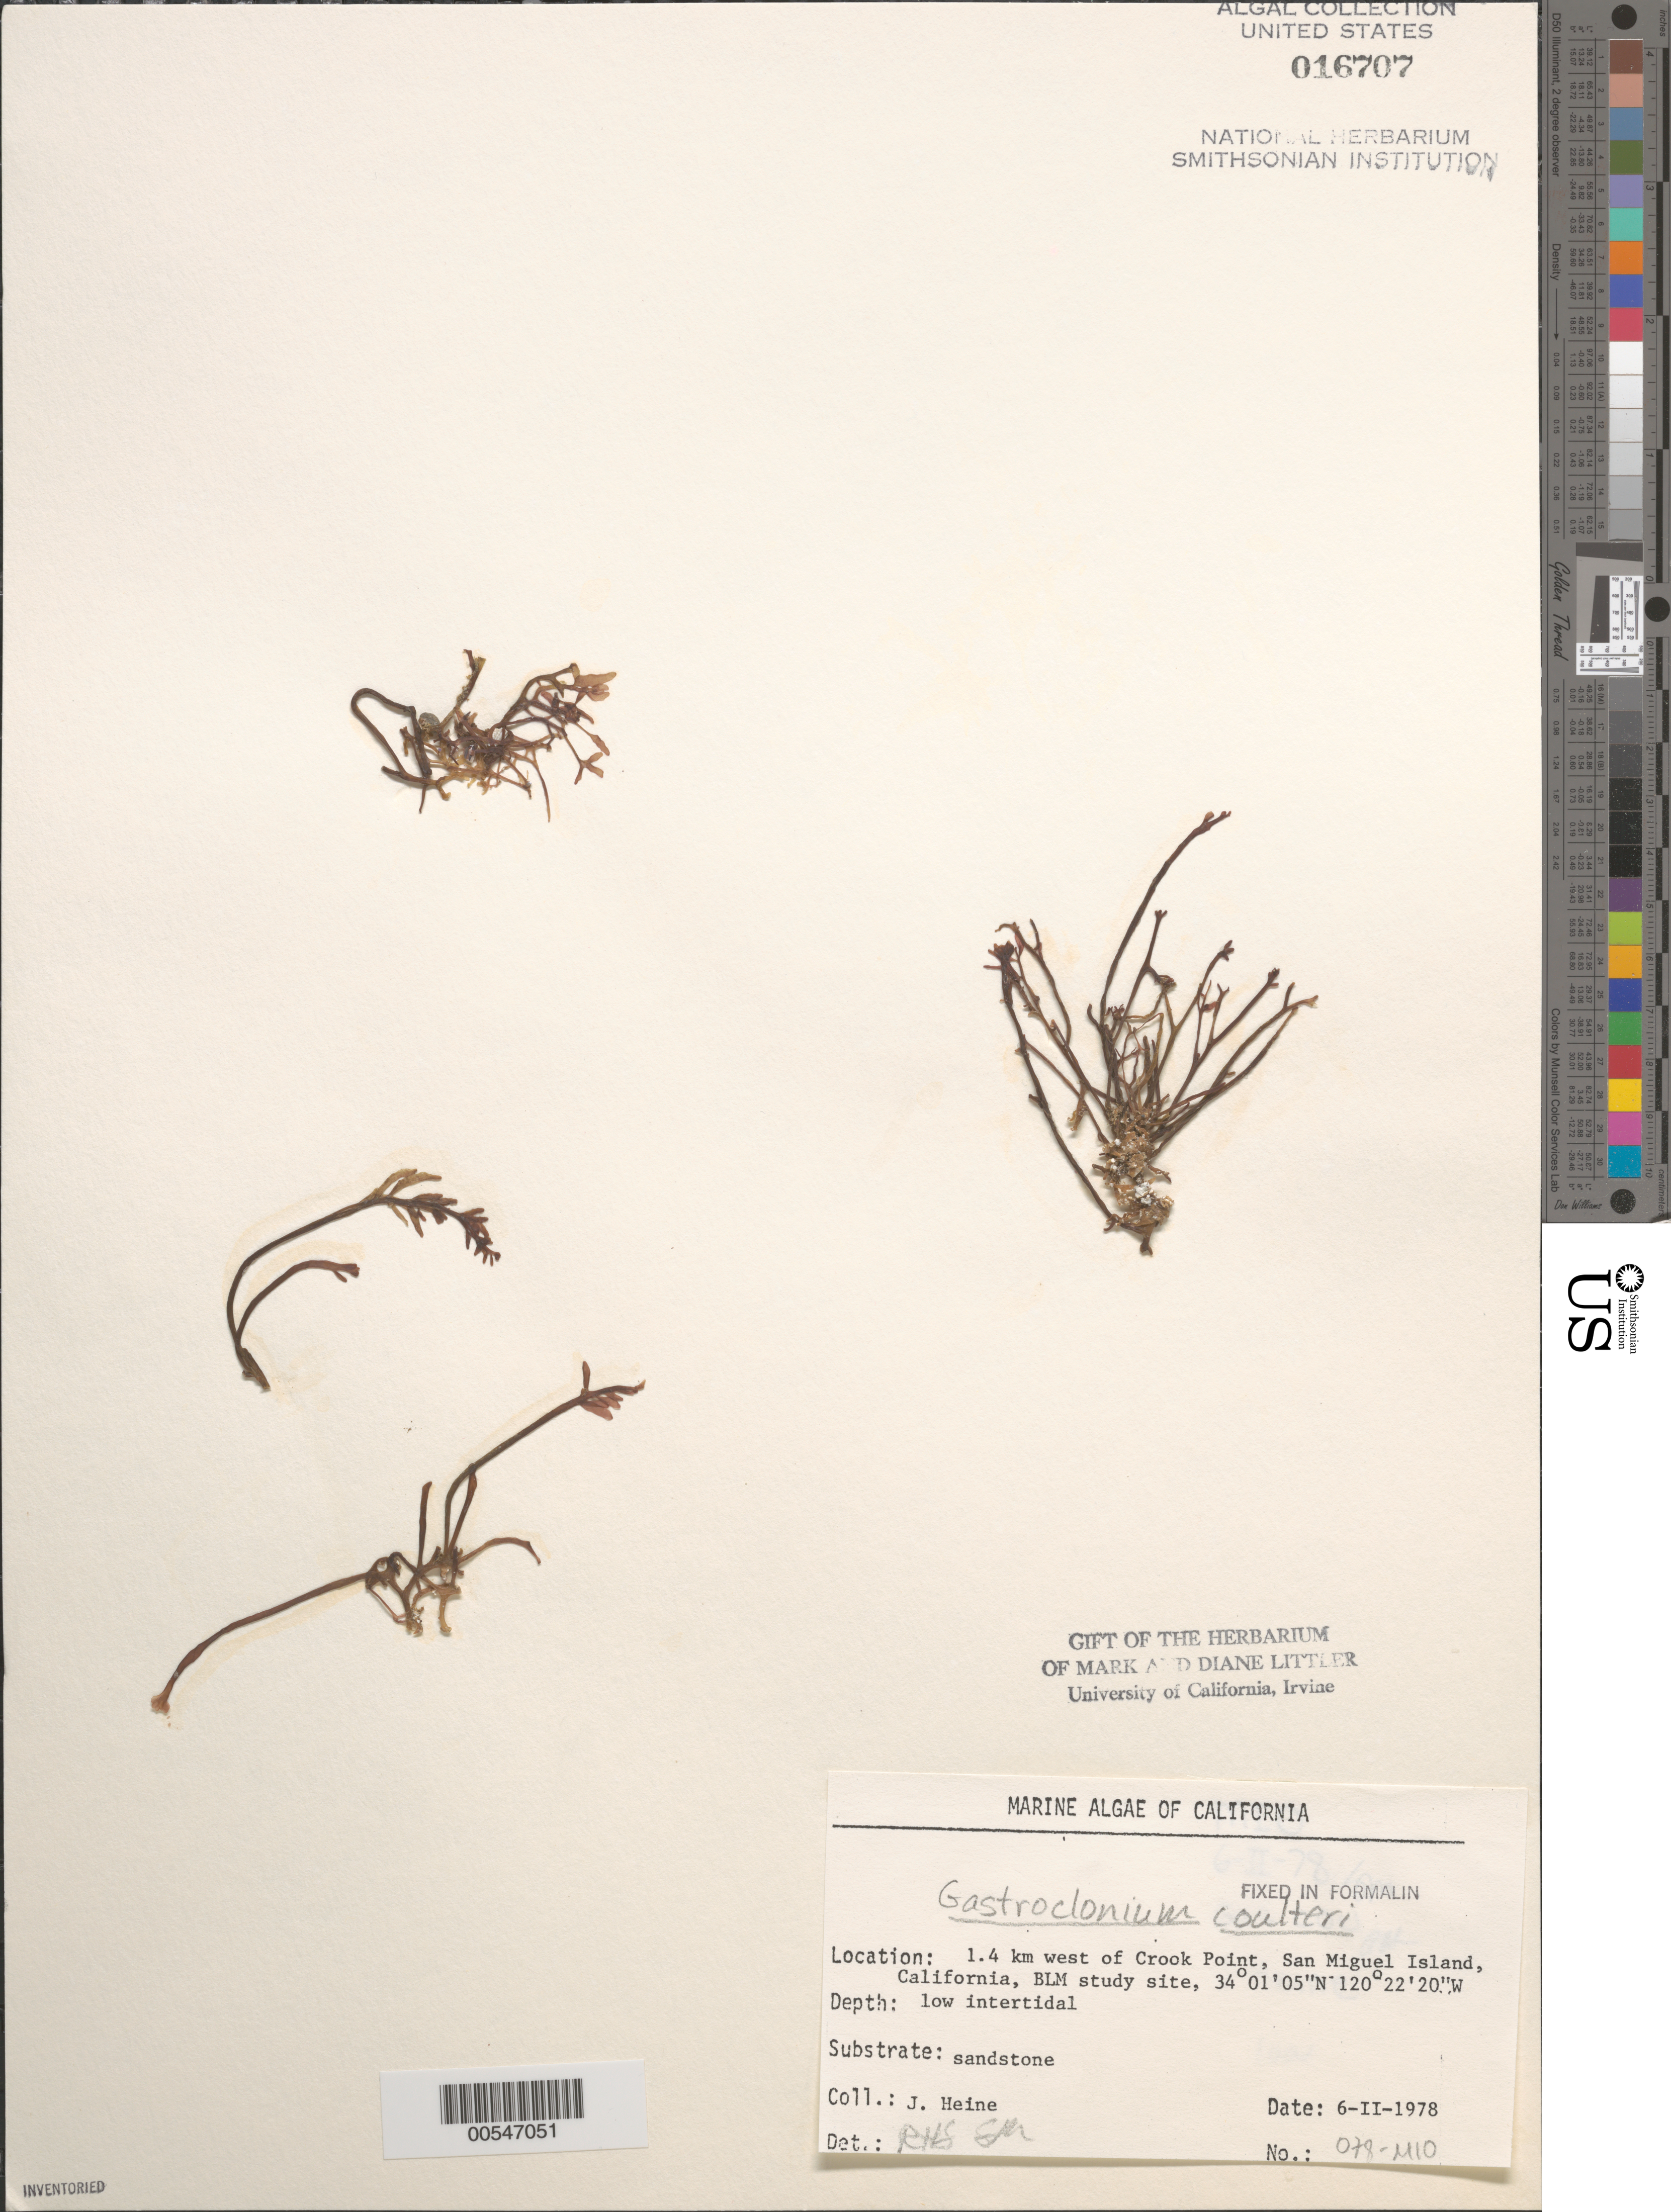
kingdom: Plantae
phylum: Rhodophyta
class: Florideophyceae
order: Rhodymeniales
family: Champiaceae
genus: Neogastroclonium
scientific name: Neogastroclonium subarticulatum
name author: (Turner) L. Le Gall et al.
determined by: Algae name updating Project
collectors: J. W. Heine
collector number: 078-mio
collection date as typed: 06 Feb 1978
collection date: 1978-02-06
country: United States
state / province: California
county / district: Santa Barbara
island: San Miguel Island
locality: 1.4 km north of Crook Point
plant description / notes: BLM-SOCALBIGHT Rocky Intertidal Survey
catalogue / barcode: US 16707